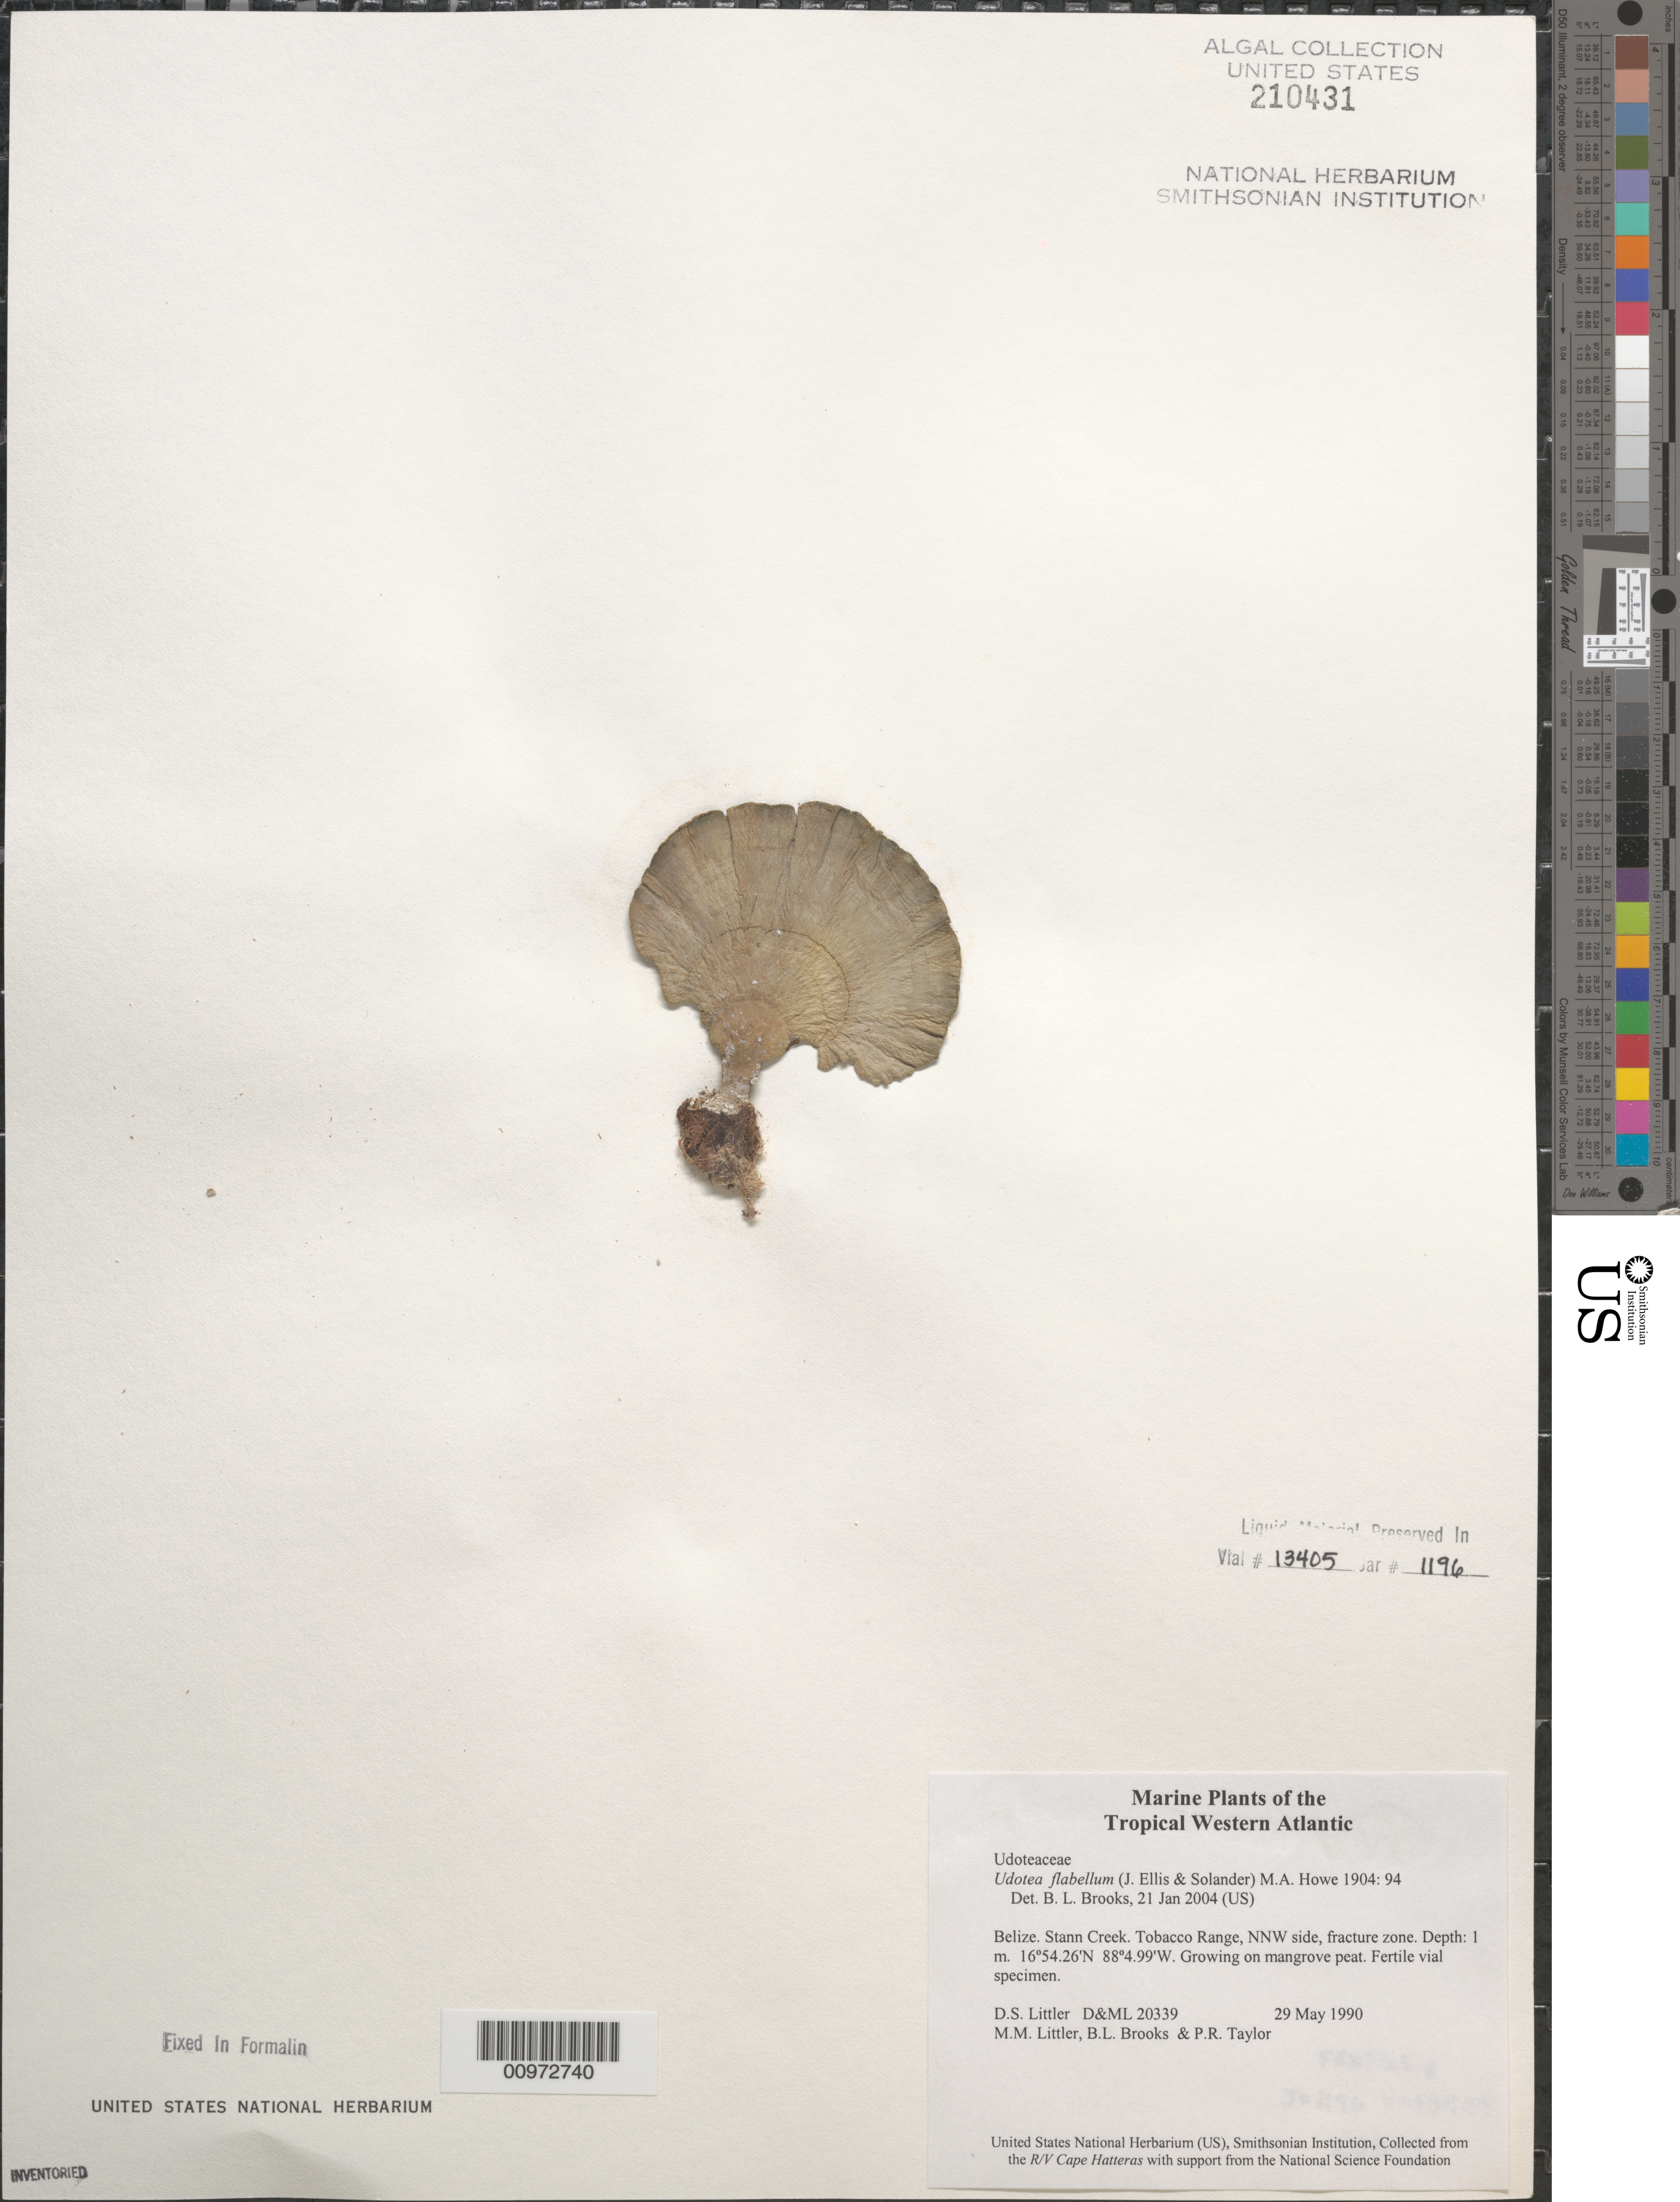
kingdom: Plantae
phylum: Chlorophyta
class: Ulvophyceae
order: Bryopsidales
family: Udoteaceae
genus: Udotea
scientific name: Udotea flabellum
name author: (J. Ellis & Sol.) M. Howe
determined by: Brooks, B. L., (BOT), Smithsonian Institution - National Museum of Natural History (UNITED STATES)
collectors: D. S. Littler, M. M. Littler, B. Brooks & P. R. Taylor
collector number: D&ML 20339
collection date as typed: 29 May 1990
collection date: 1990-05-29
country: Belize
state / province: Stann Creek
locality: Tobacco Range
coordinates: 16 54.26'N, 88 4.99'W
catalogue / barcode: US 210431